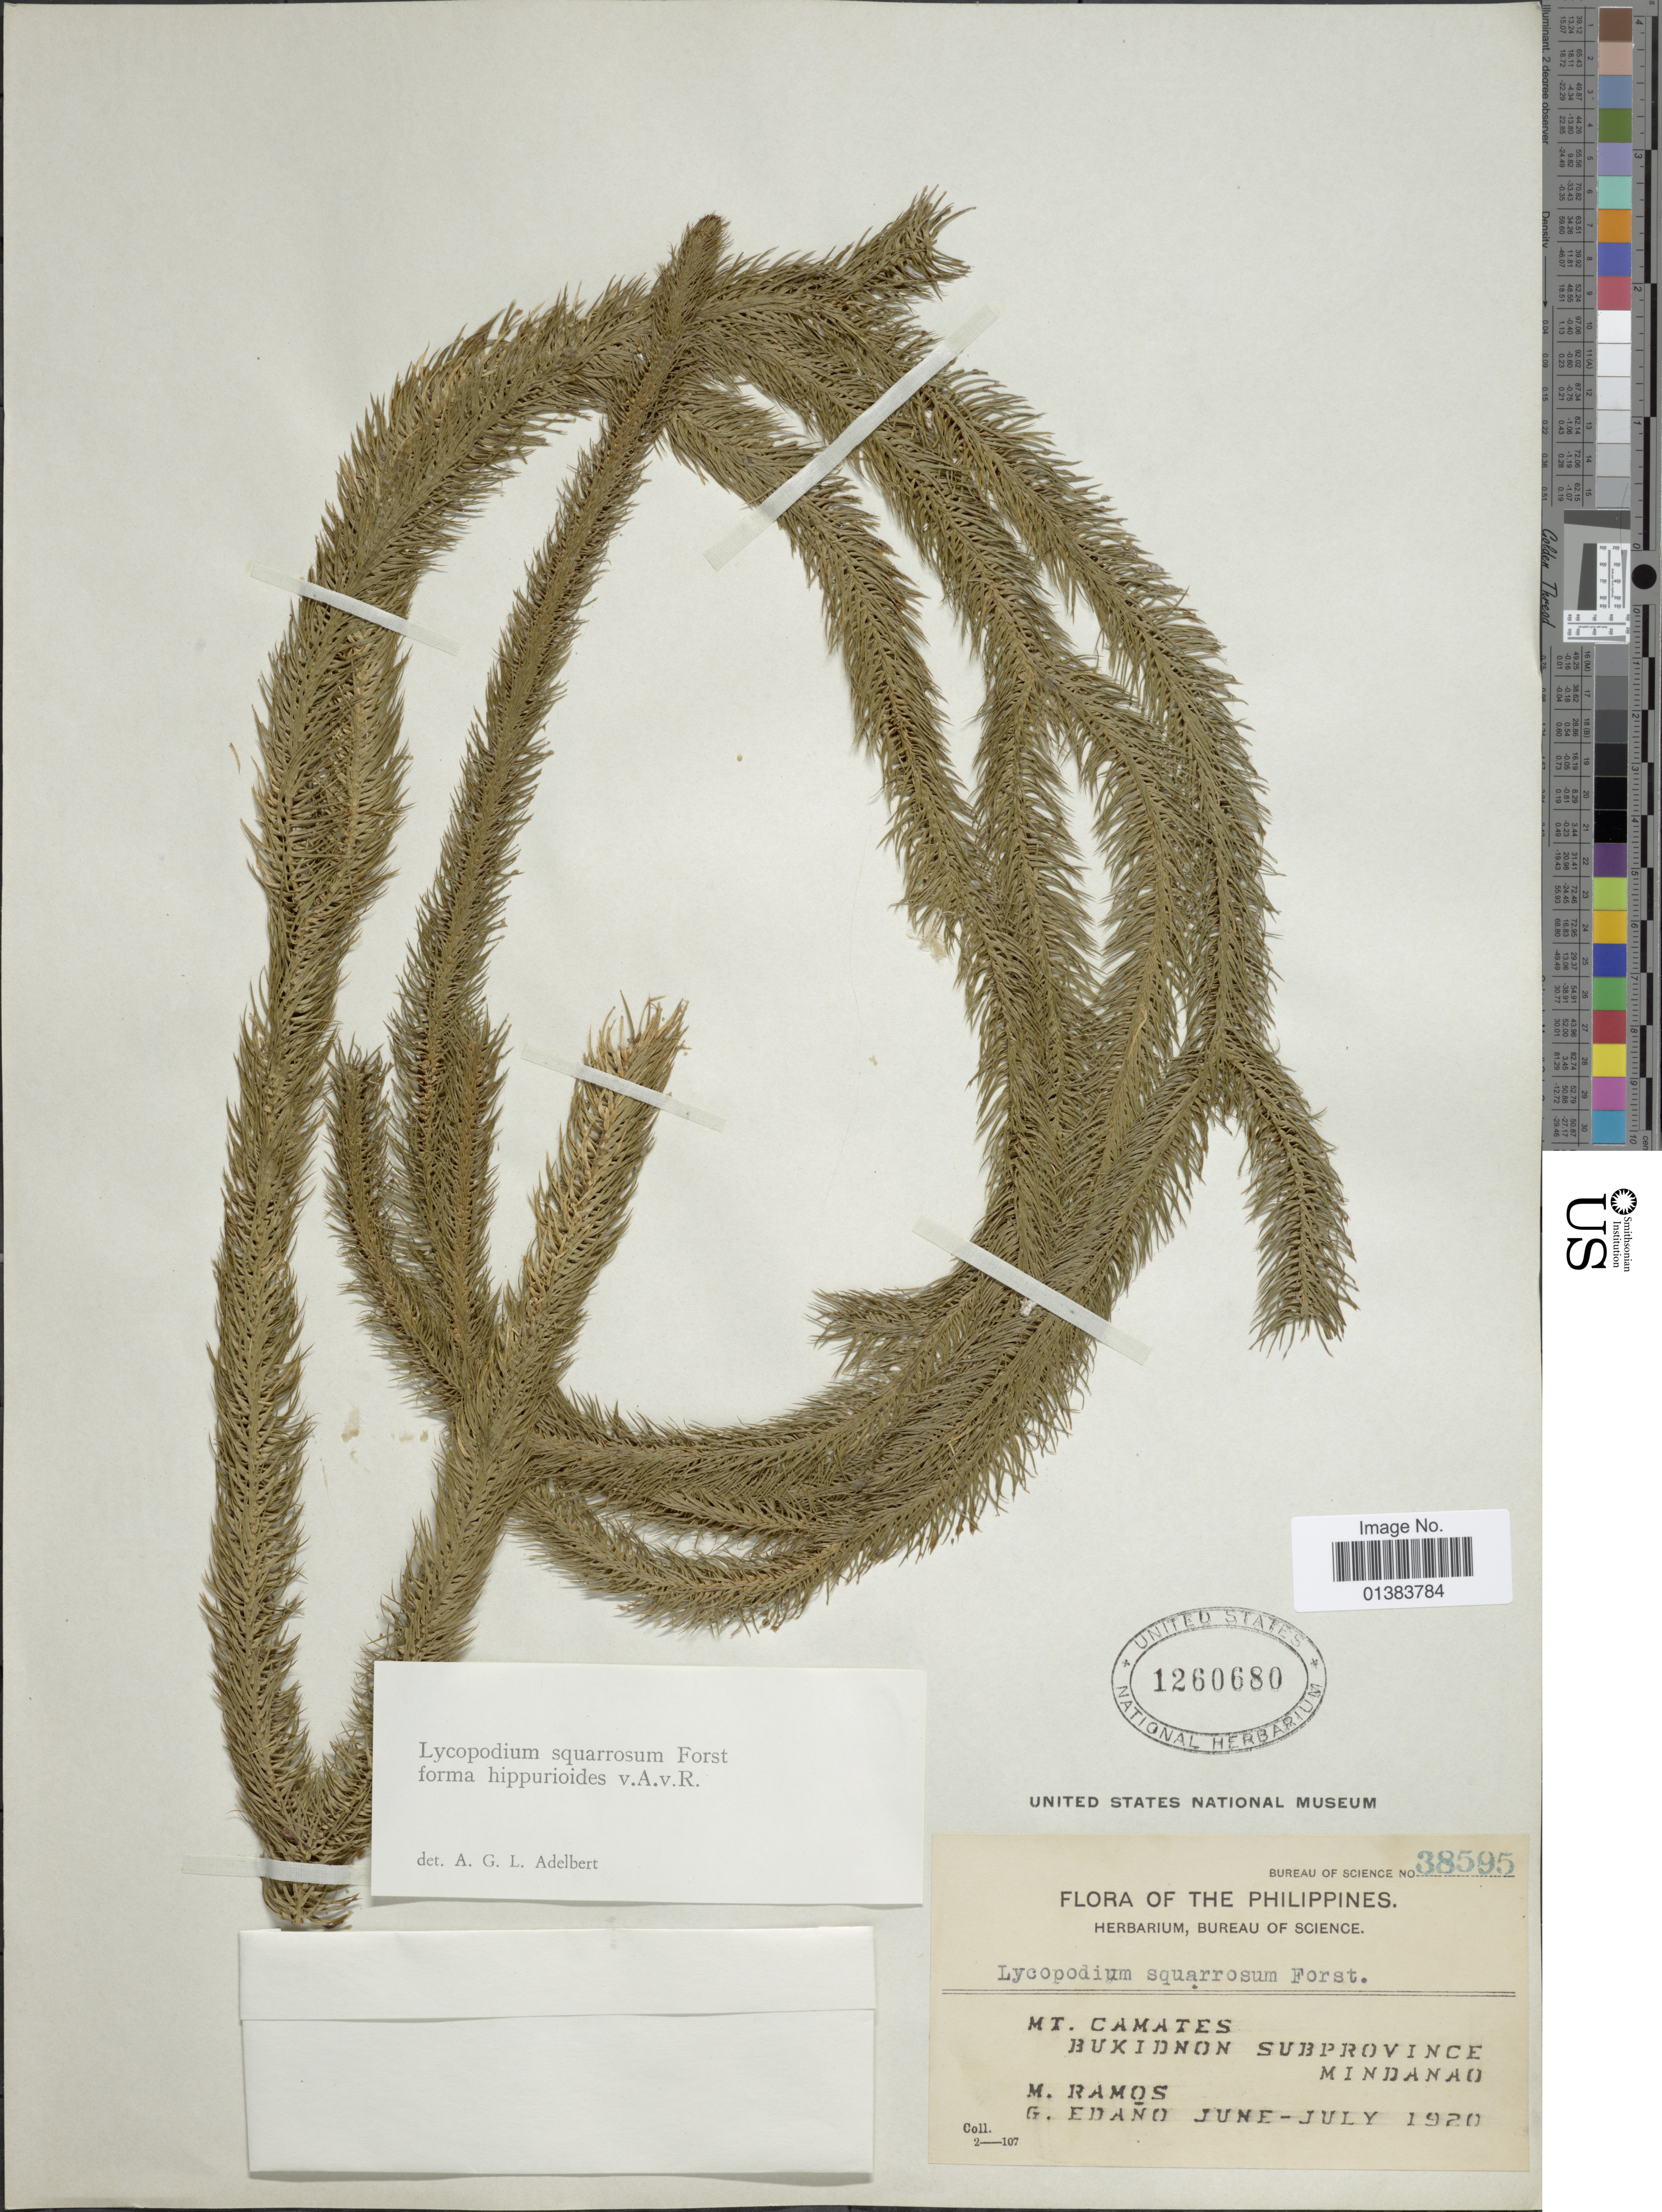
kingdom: Plantae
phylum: Tracheophyta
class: Lycopodiopsida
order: Lycopodiales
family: Lycopodiaceae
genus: Phlegmariurus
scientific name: Phlegmariurus squarrosus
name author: (G. Forst.) Á. Löve & D. Löve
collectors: M. Ramos & G. Edaño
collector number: Bureau of Science 38595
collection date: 1920-06/1920-07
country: Philippines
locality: Mt. Camates, Bukidnon Subprovince, Luzon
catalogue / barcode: US 1260680